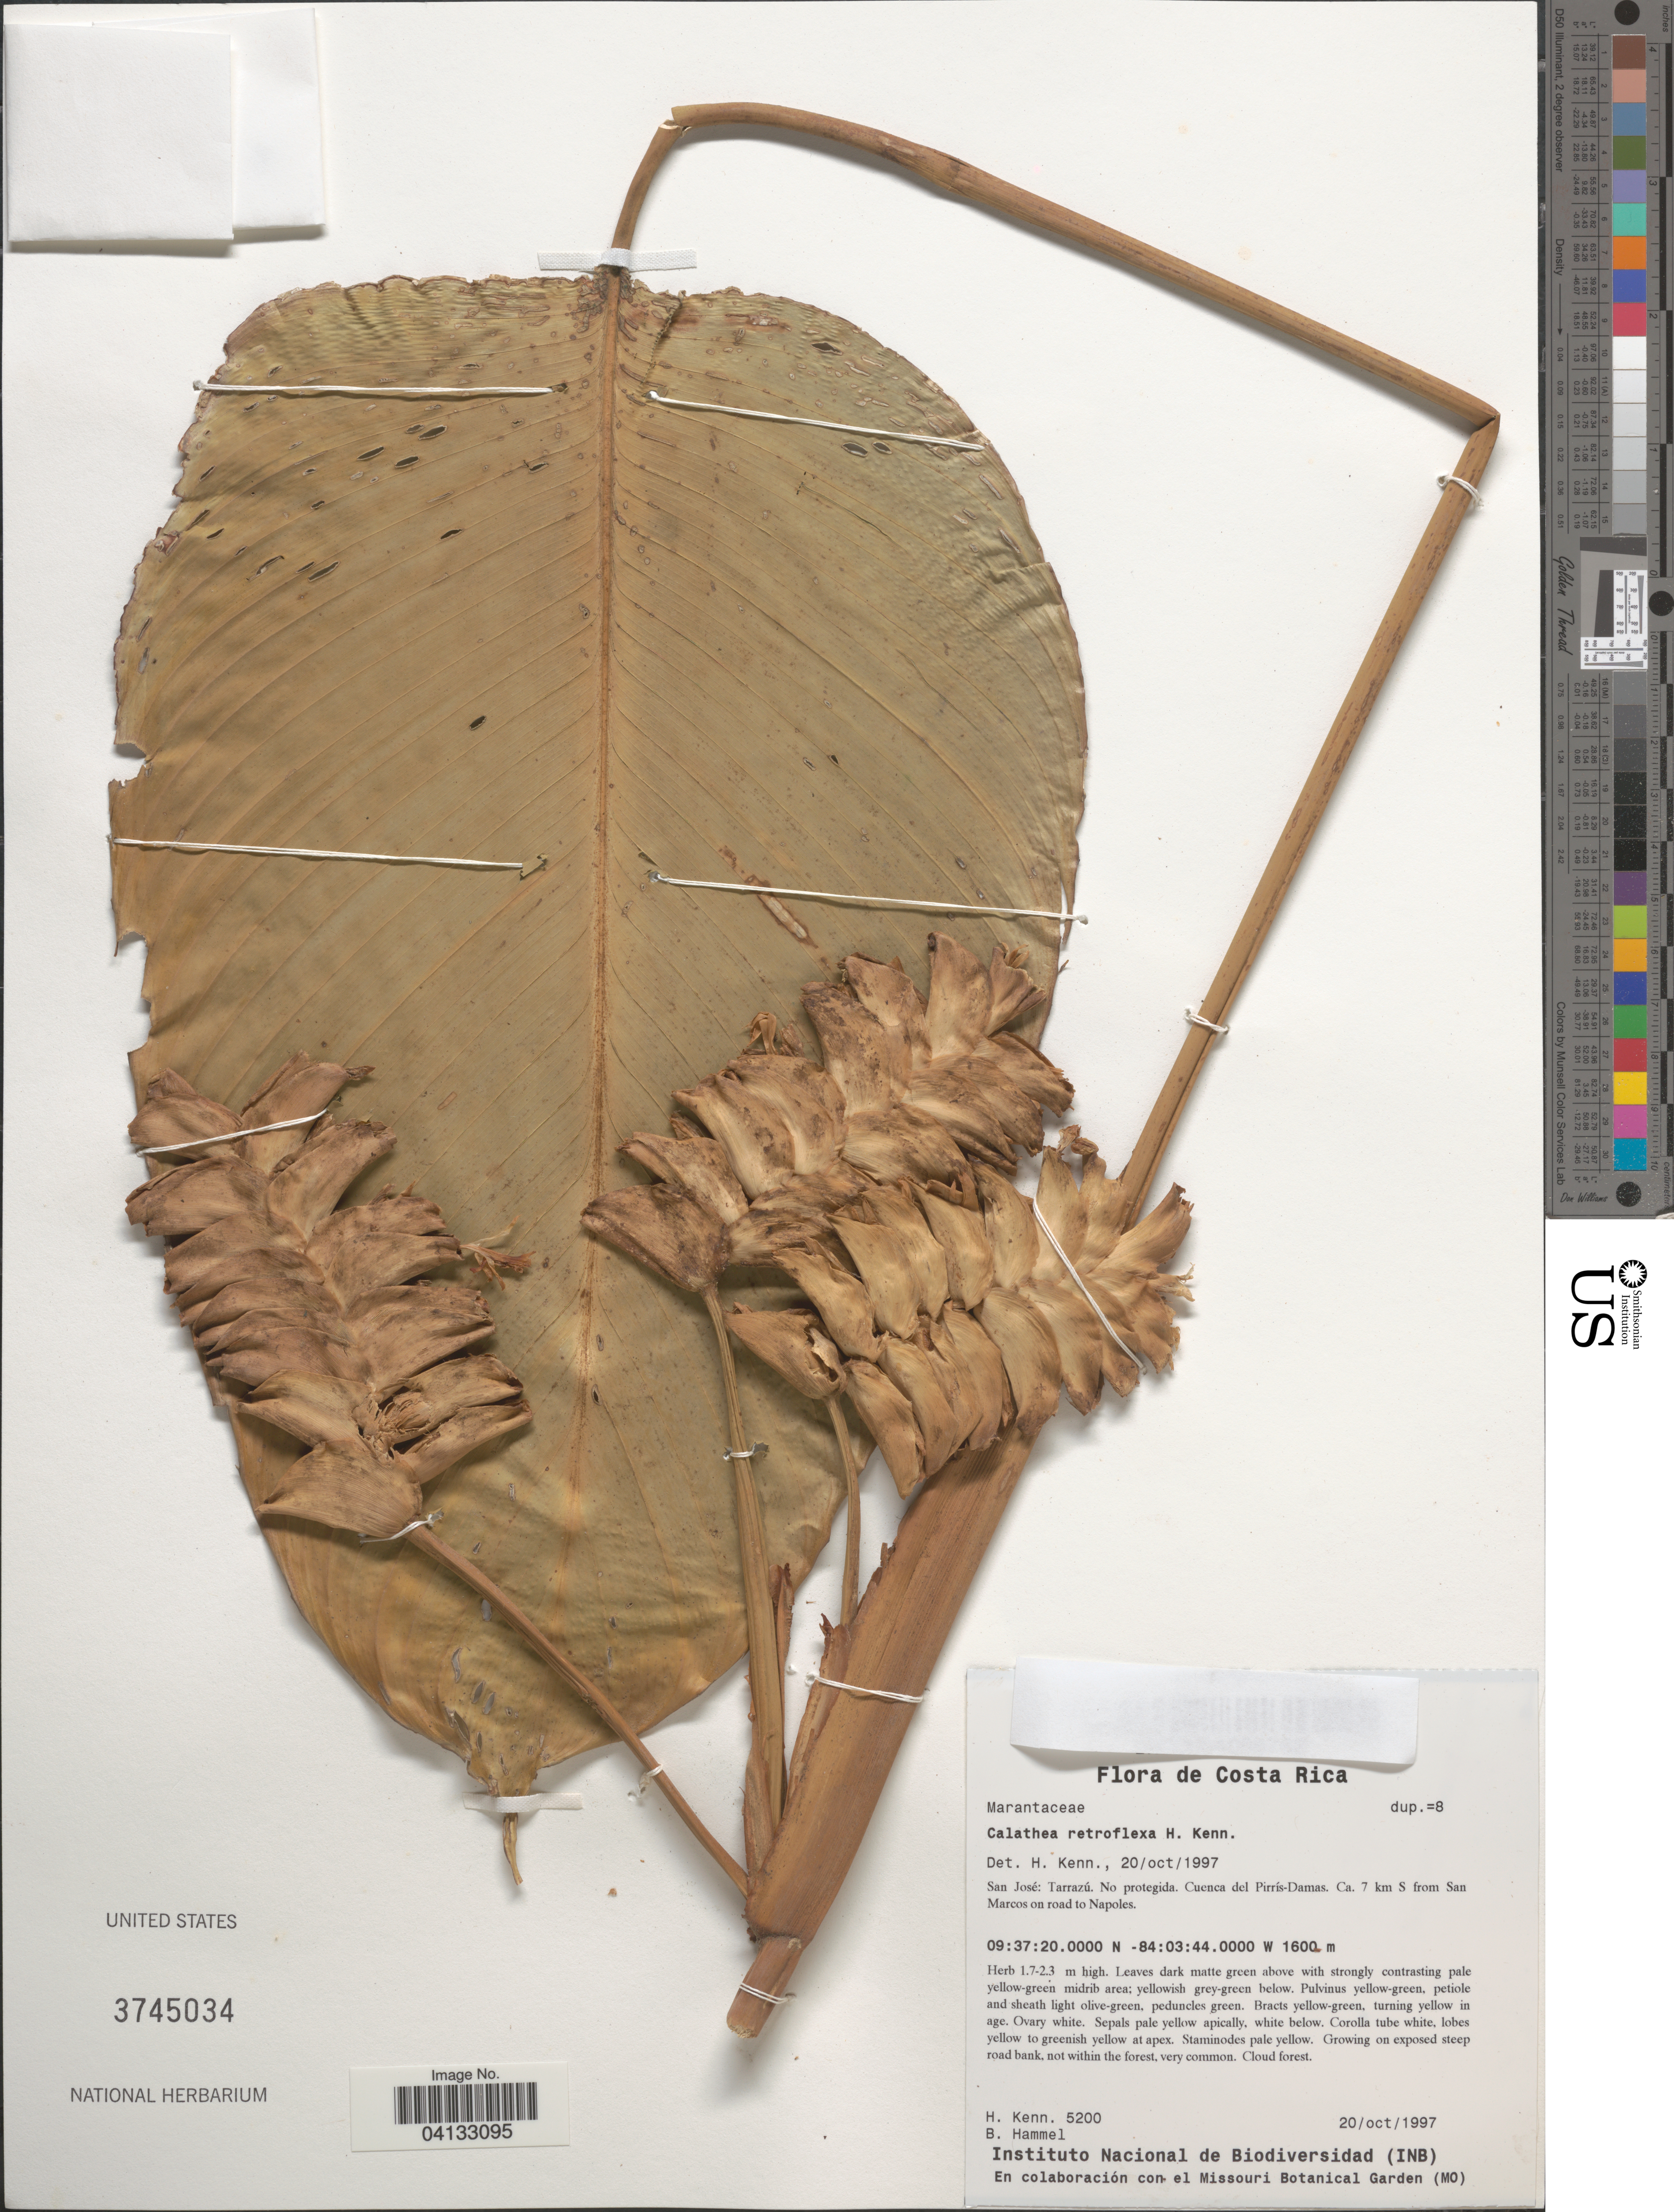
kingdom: Plantae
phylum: Tracheophyta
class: Liliopsida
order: Zingiberales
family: Marantaceae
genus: Calathea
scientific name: Calathea retroflexa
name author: H. Kenn.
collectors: H. Kenn. & B. Hammel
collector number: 5200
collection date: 1997-10-20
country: Costa Rica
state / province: San José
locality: Tarrazú. No protegida. Cuenca del Pirrís-Damas. Ca. 7 km S from San Marcos on road to Napoles.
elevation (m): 1600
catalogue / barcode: US 3745034